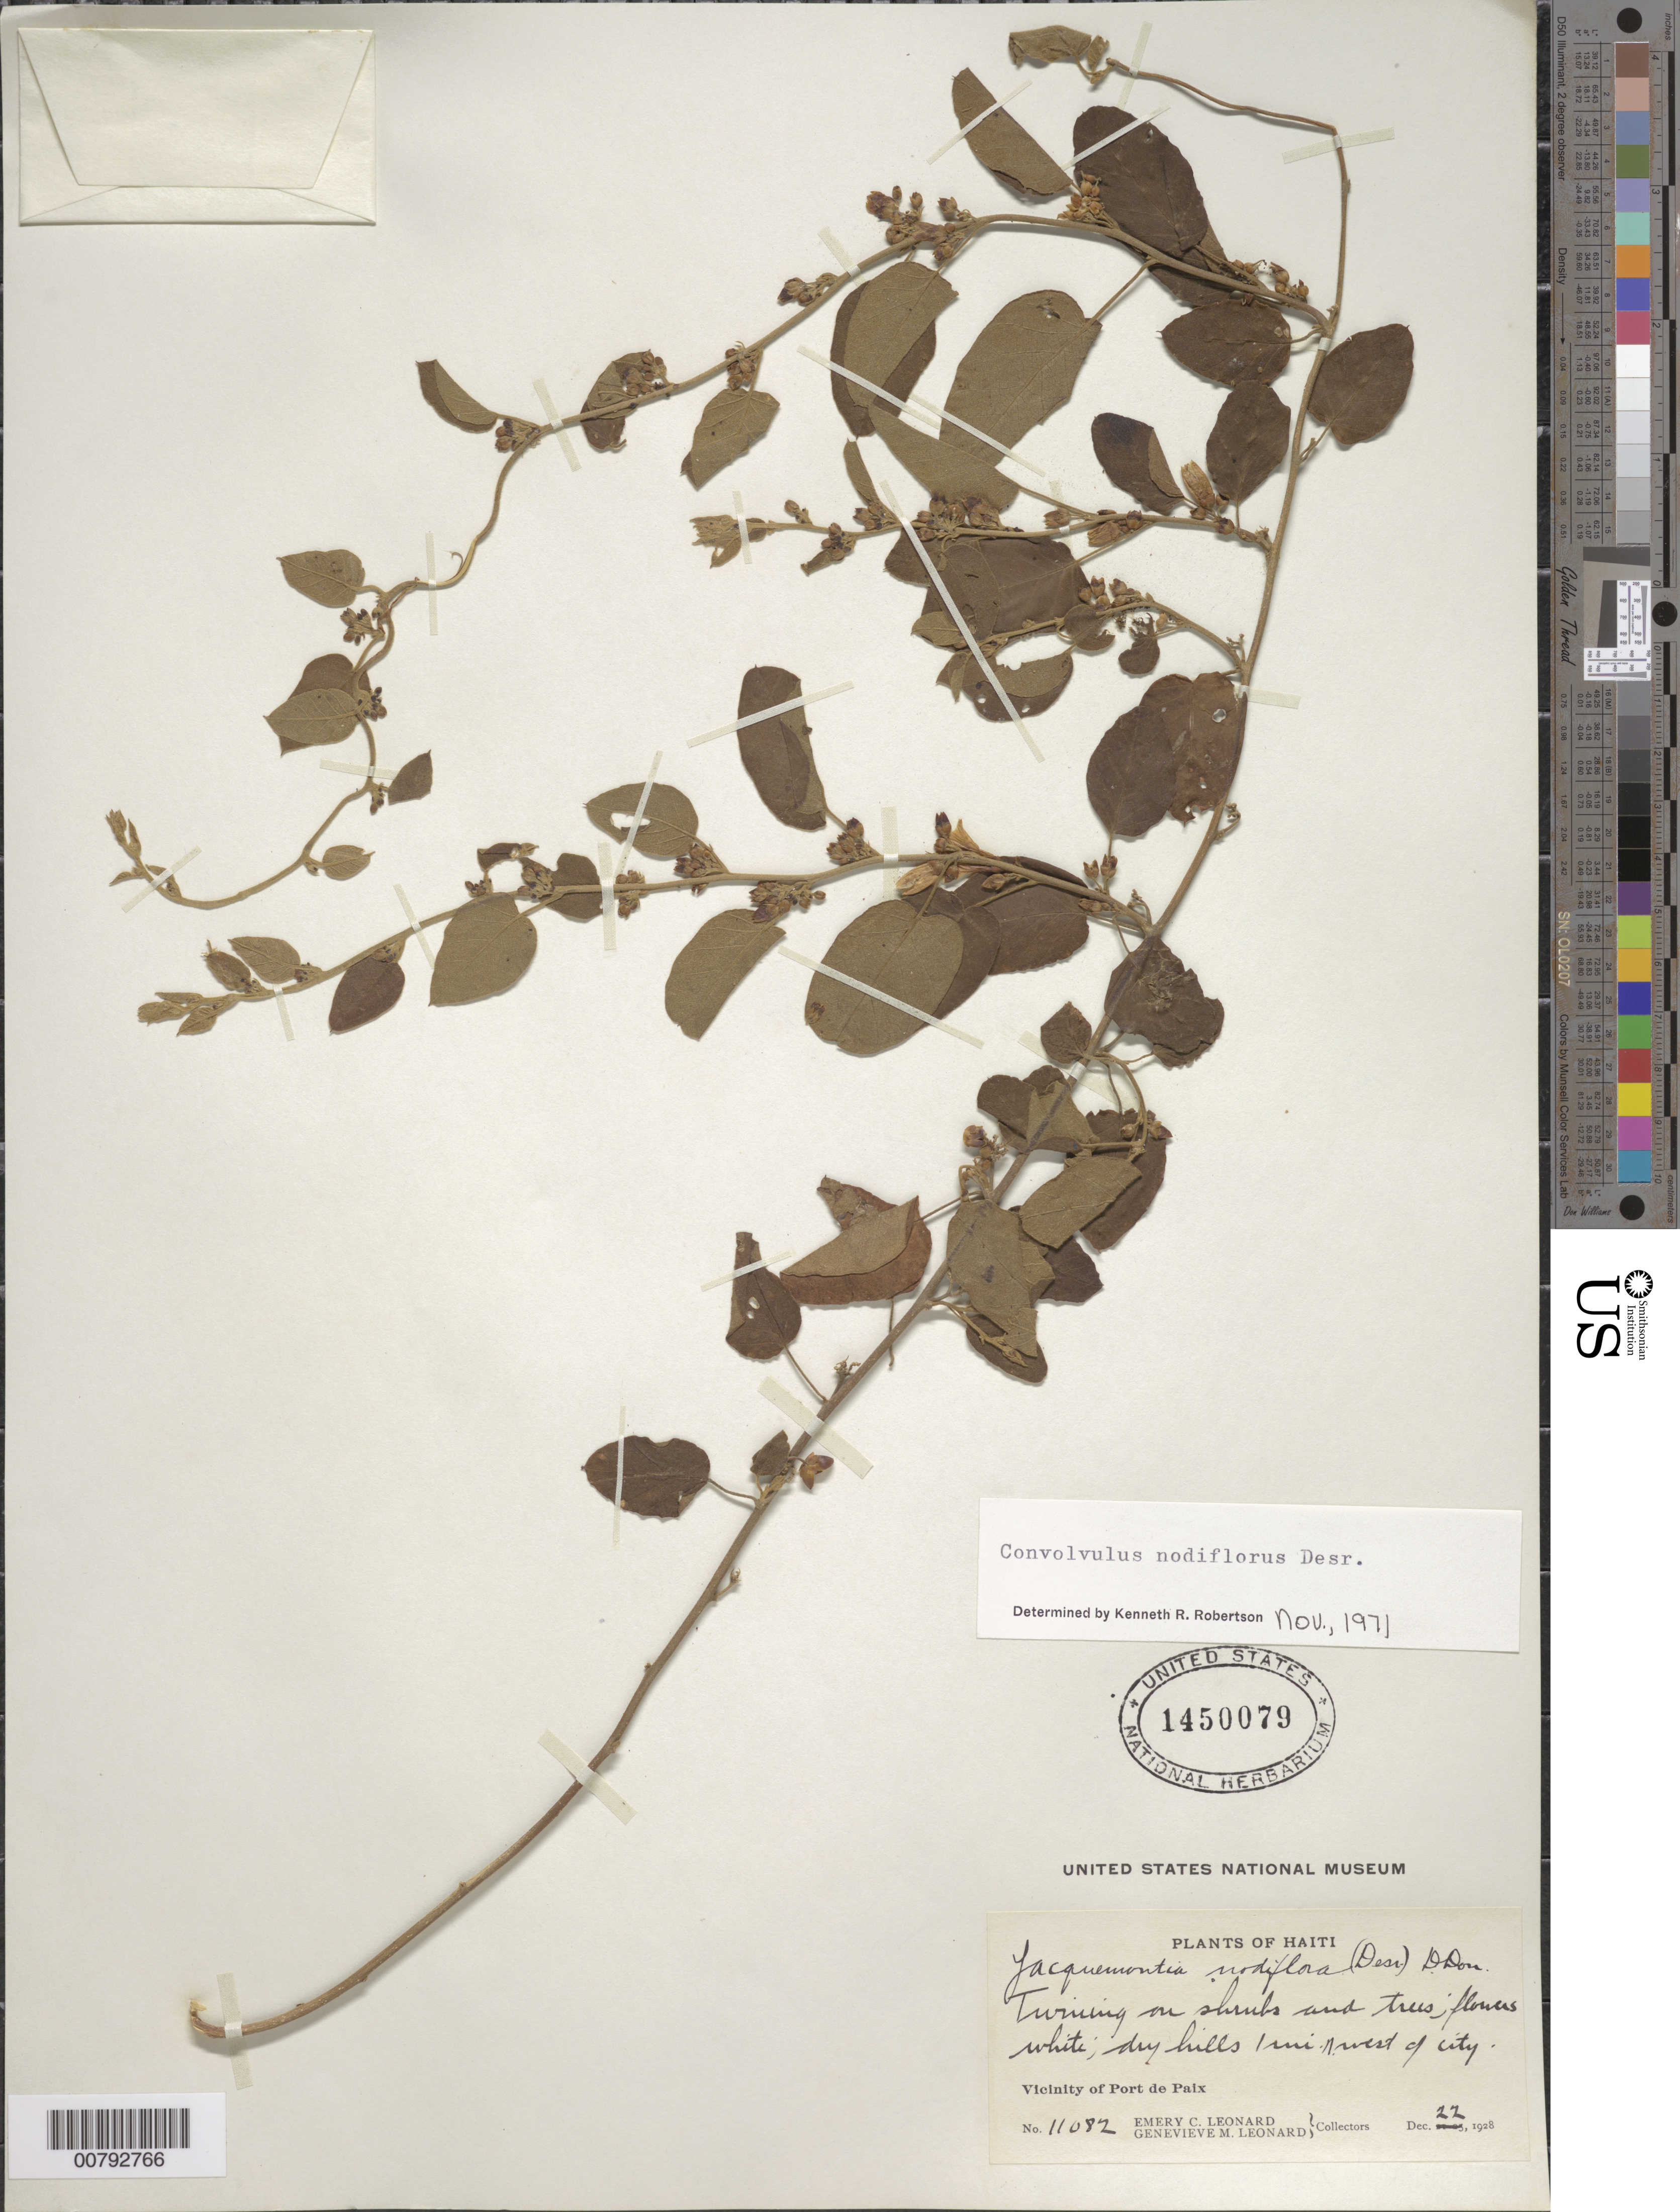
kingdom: Plantae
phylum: Tracheophyta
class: Magnoliopsida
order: Solanales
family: Convolvulaceae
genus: Convolvulus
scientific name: Convolvulus nodiflorus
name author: Desr.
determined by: Robertson, K. R.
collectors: E. C. Leonard & G. M. Leonard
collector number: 11082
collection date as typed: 22 Dec 1928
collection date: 1928-12-22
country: Haiti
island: Hispaniola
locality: Vicinity of Port de Paix, 1 mile N.west of city.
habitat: Dry hills.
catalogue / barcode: US 1450079